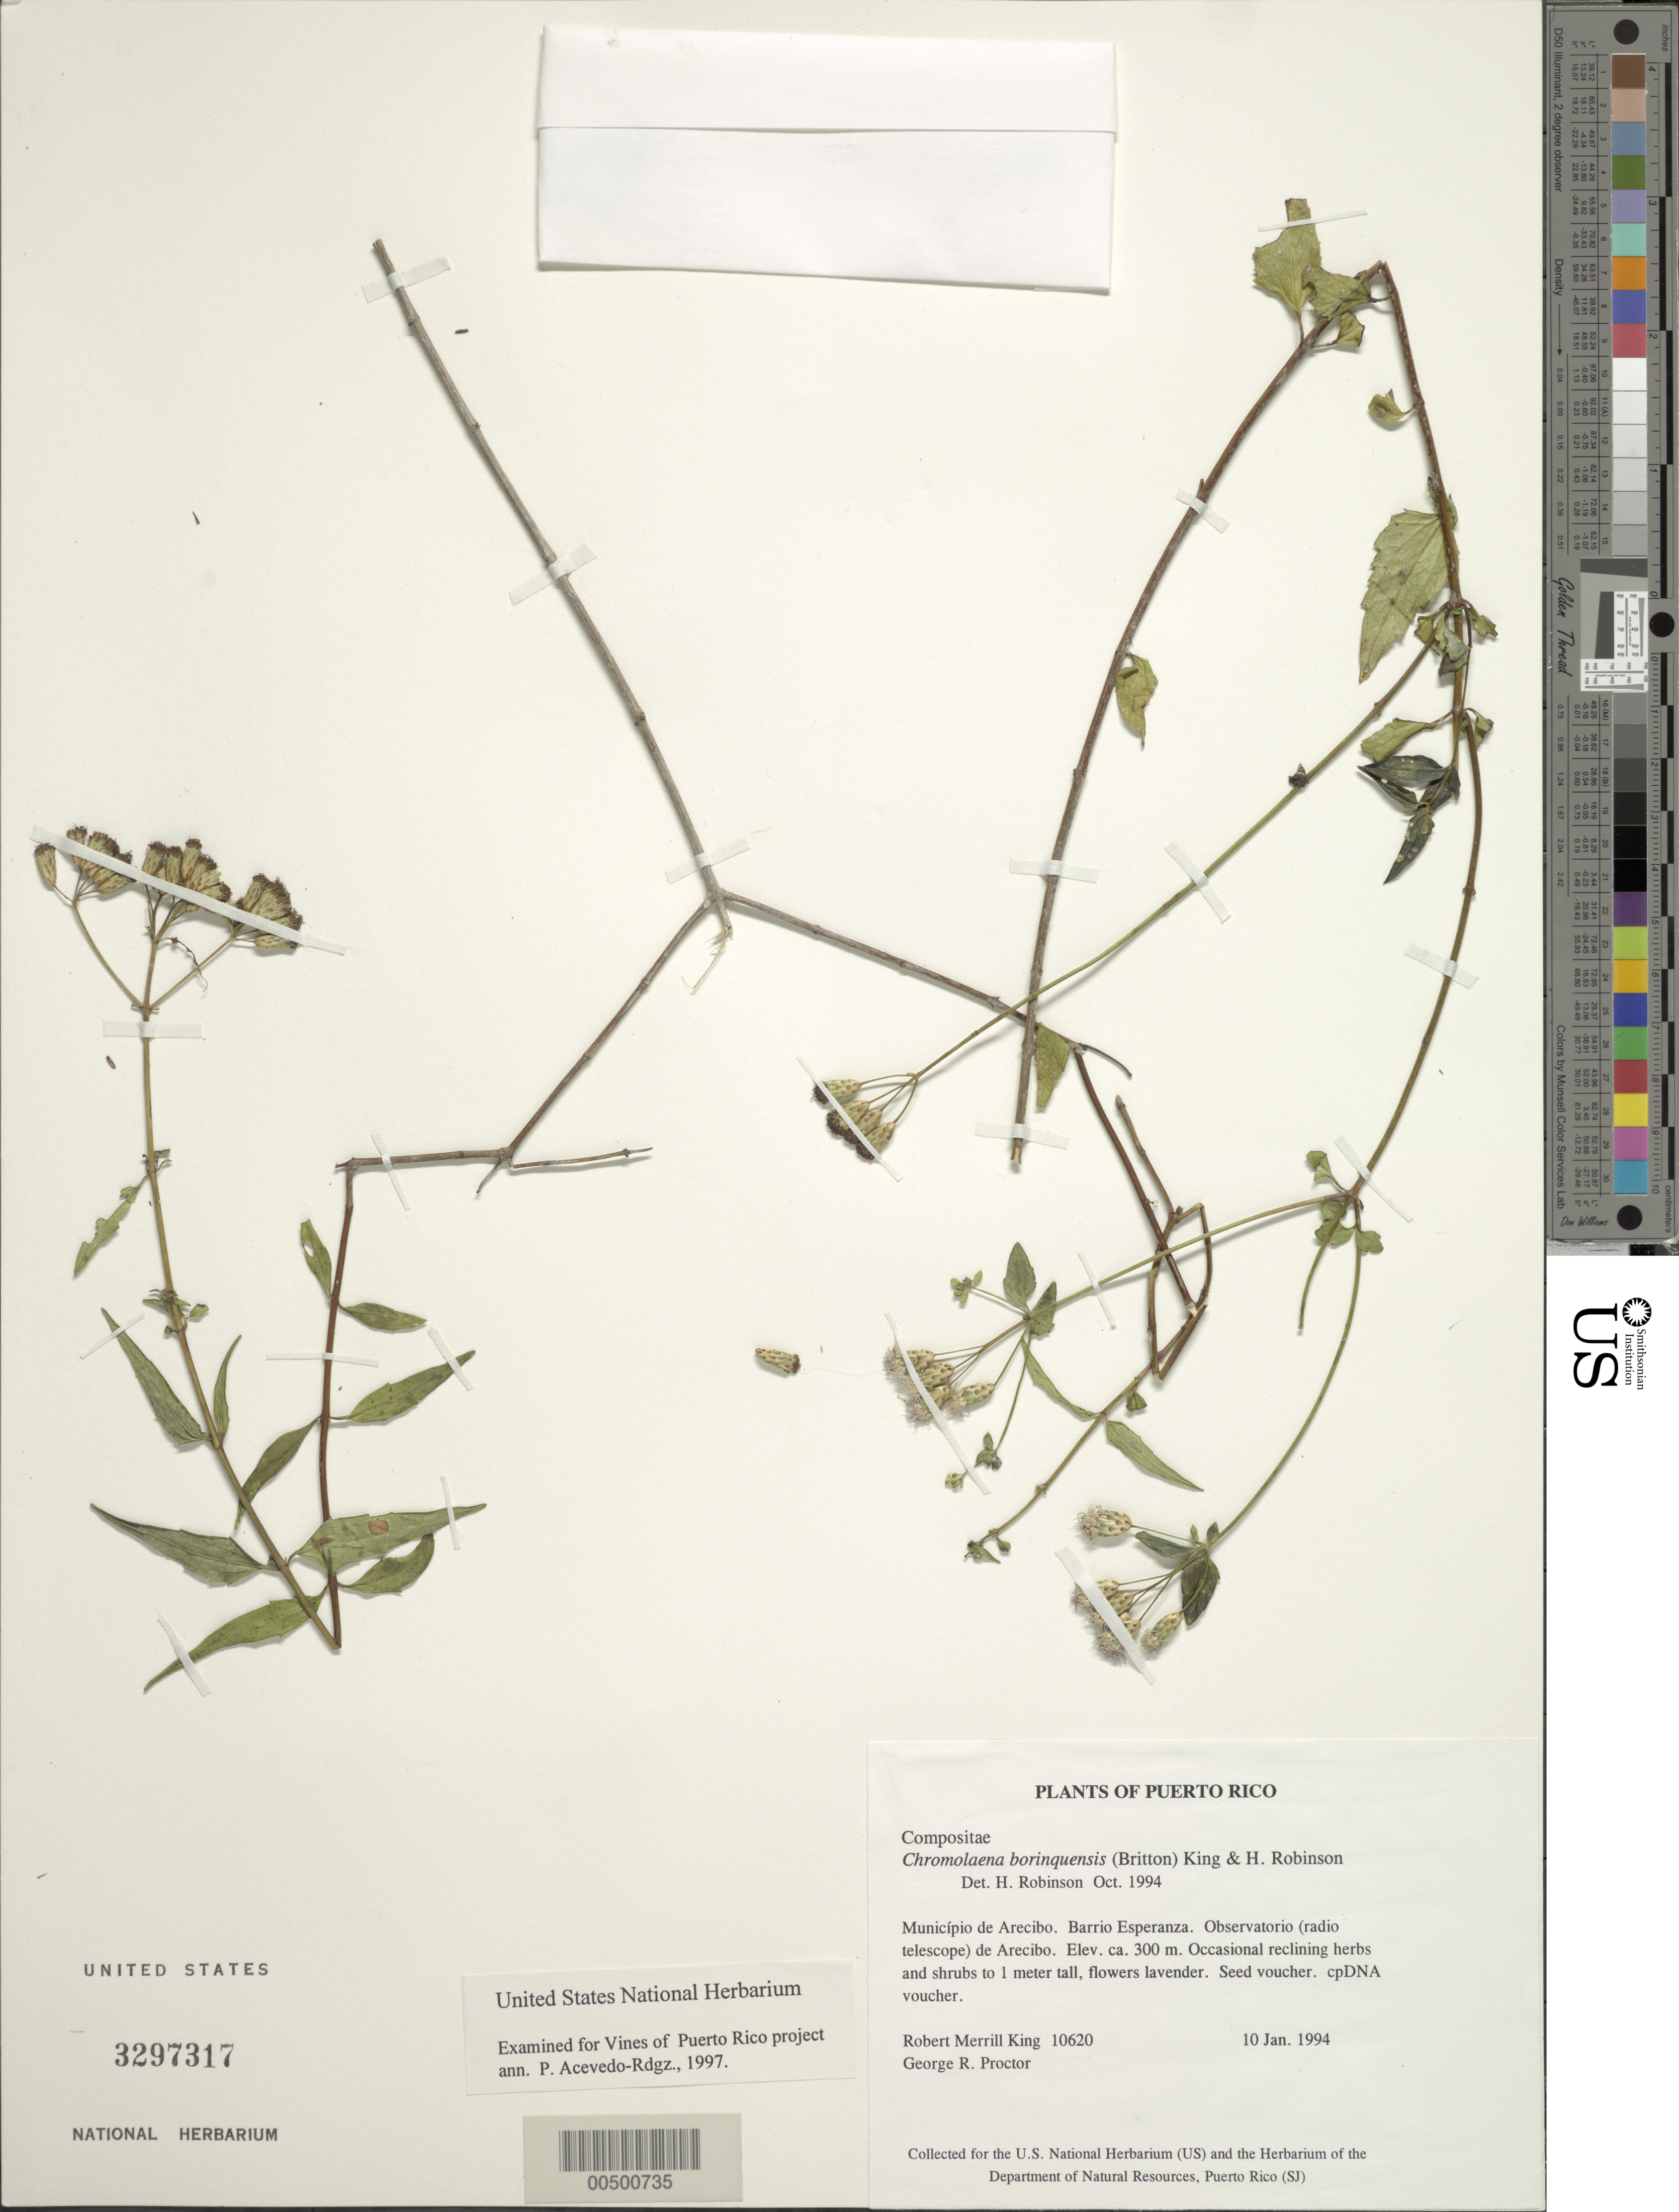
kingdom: Plantae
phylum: Tracheophyta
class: Magnoliopsida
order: Asterales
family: Asteraceae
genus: Chromolaena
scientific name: Chromolaena borinquensis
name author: (Britton) R.M. King & H. Rob.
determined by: Robinson, Harold E., (US)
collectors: R. M. King & G. Proctor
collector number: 10620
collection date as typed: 10 Jan 1994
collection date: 1994-01-10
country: Puerto Rico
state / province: Arecibo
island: Greater Antilles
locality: Barrio Esperanza. Observatorio (radio telescope) de Arecibo.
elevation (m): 300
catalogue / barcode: US 3297317